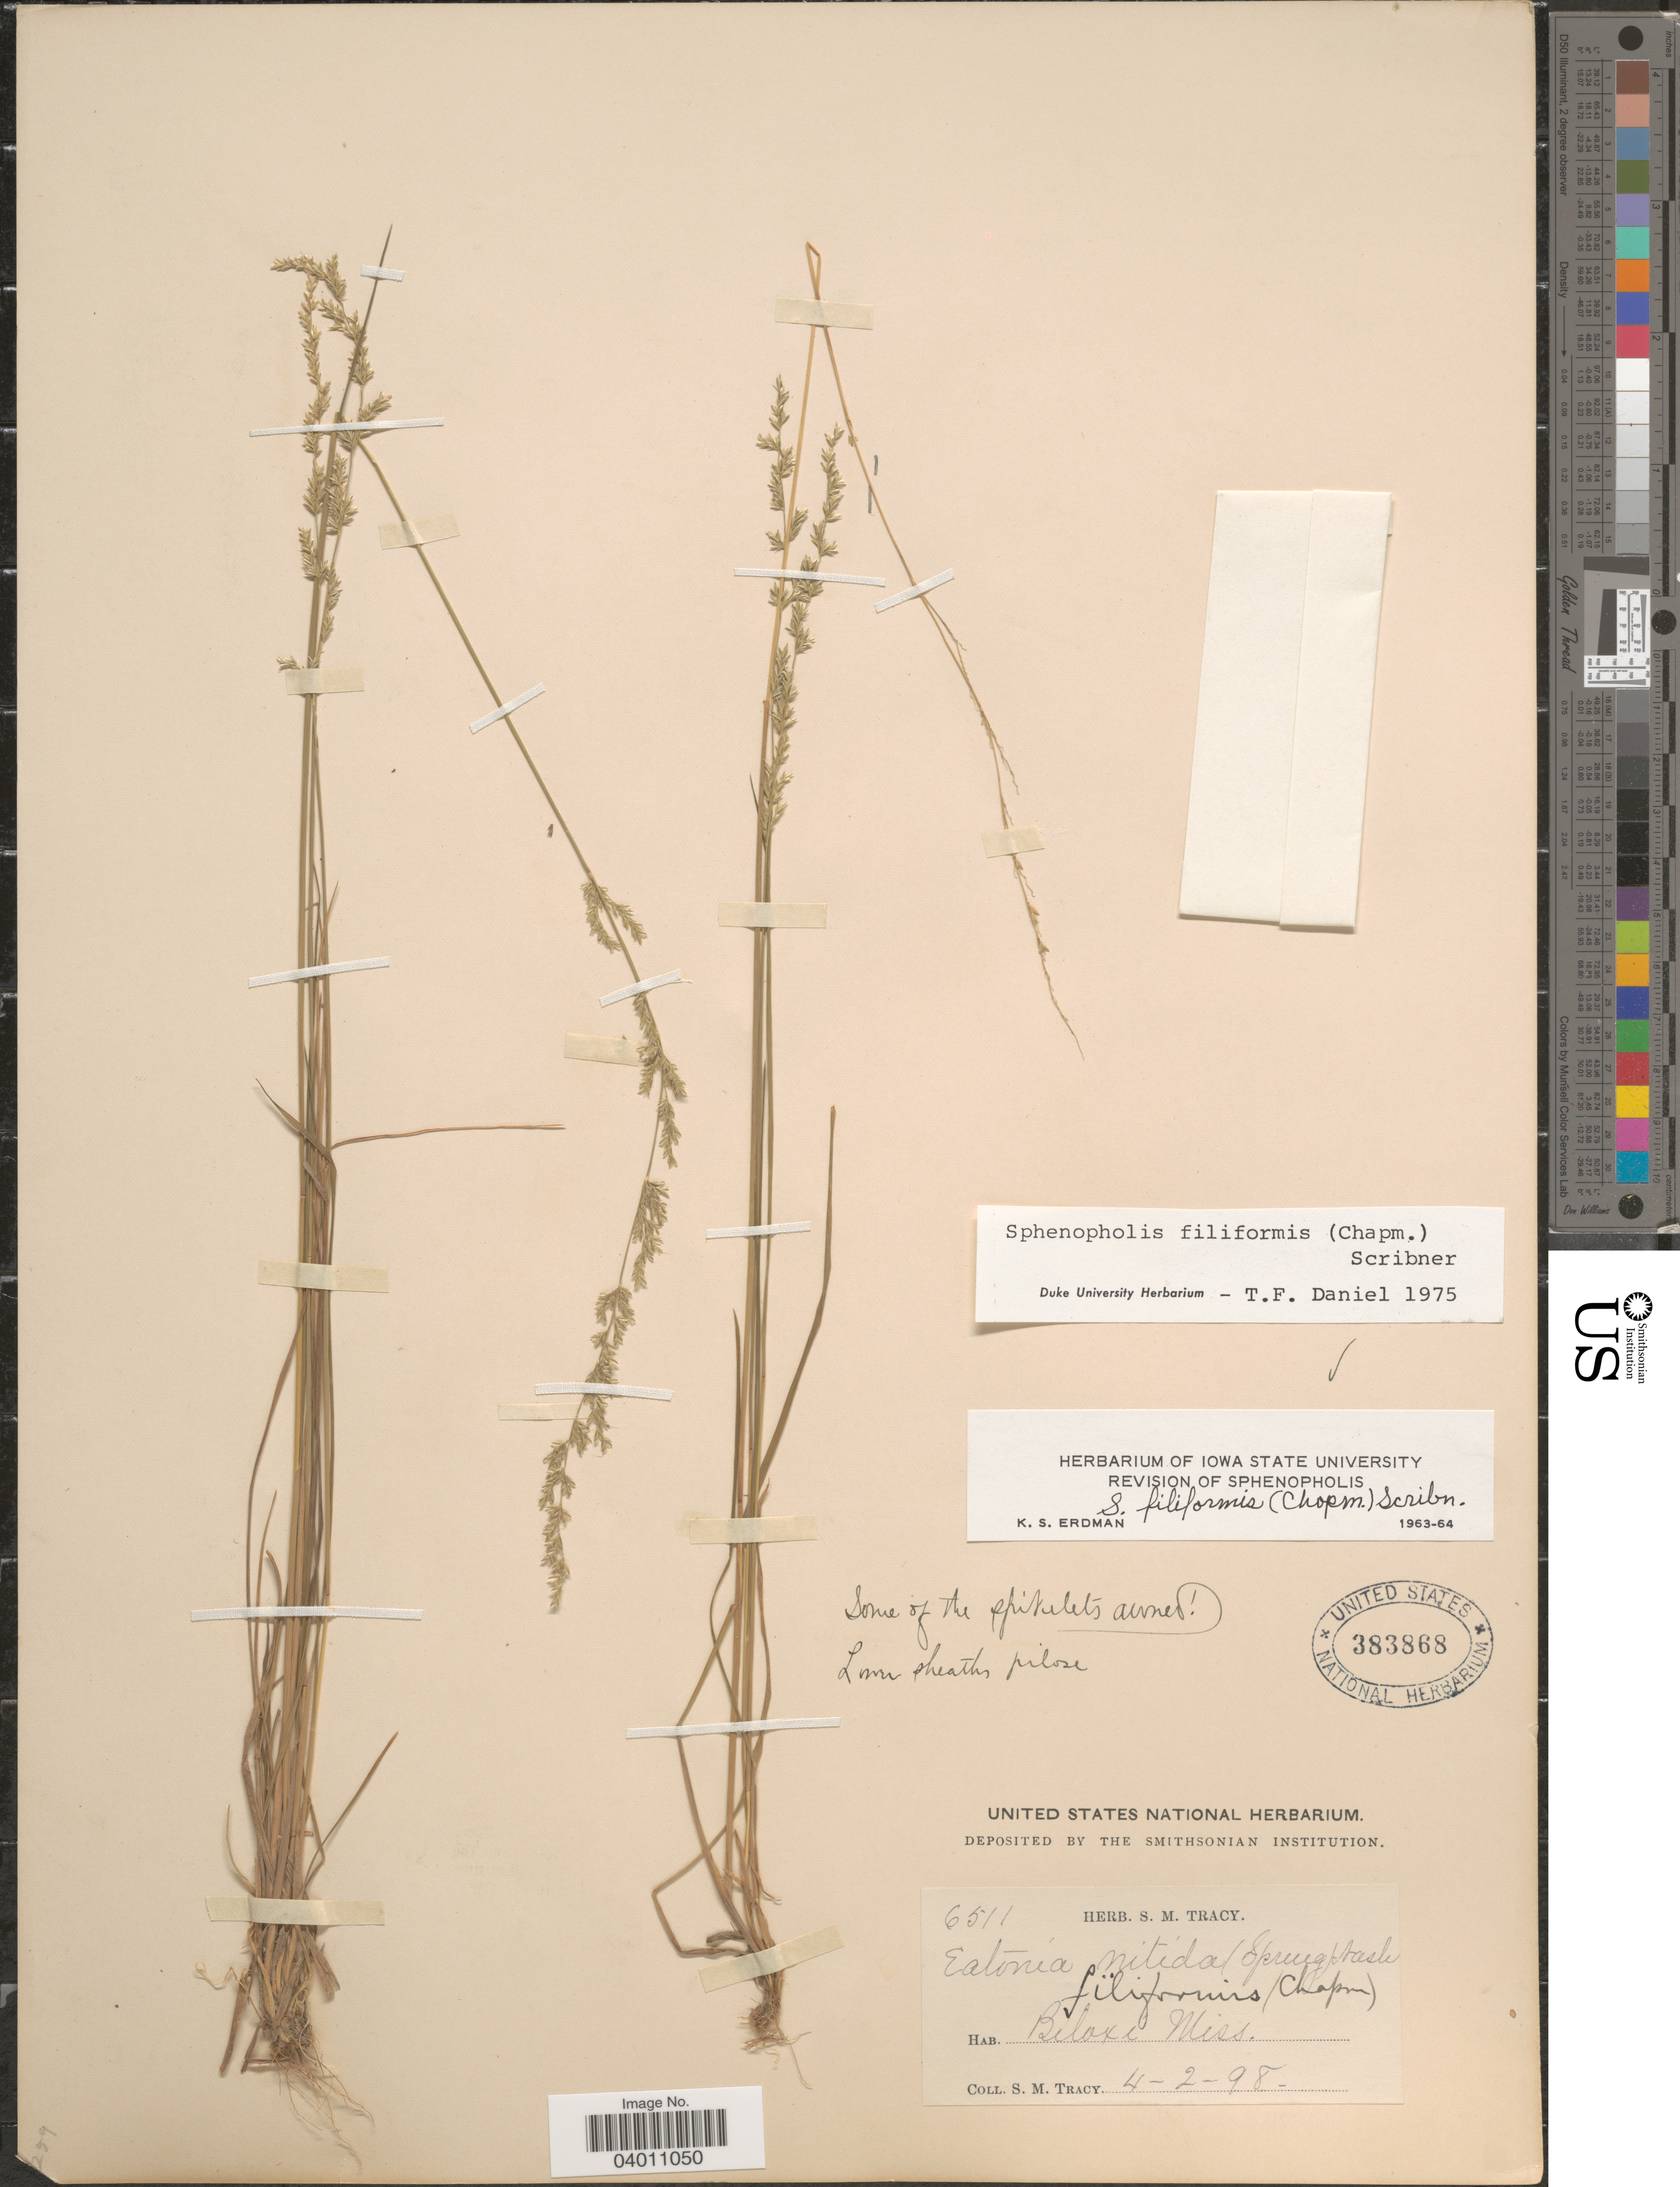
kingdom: Plantae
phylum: Tracheophyta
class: Liliopsida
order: Poales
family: Poaceae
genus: Sphenopholis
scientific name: Sphenopholis filiformis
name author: (Chapm.) Scribn.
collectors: S. M. Tracy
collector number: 6511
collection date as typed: Transcribed d/m/y: 2/4/98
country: United States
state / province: Mississippi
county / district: Harrison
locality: Biloxi.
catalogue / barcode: US 383868